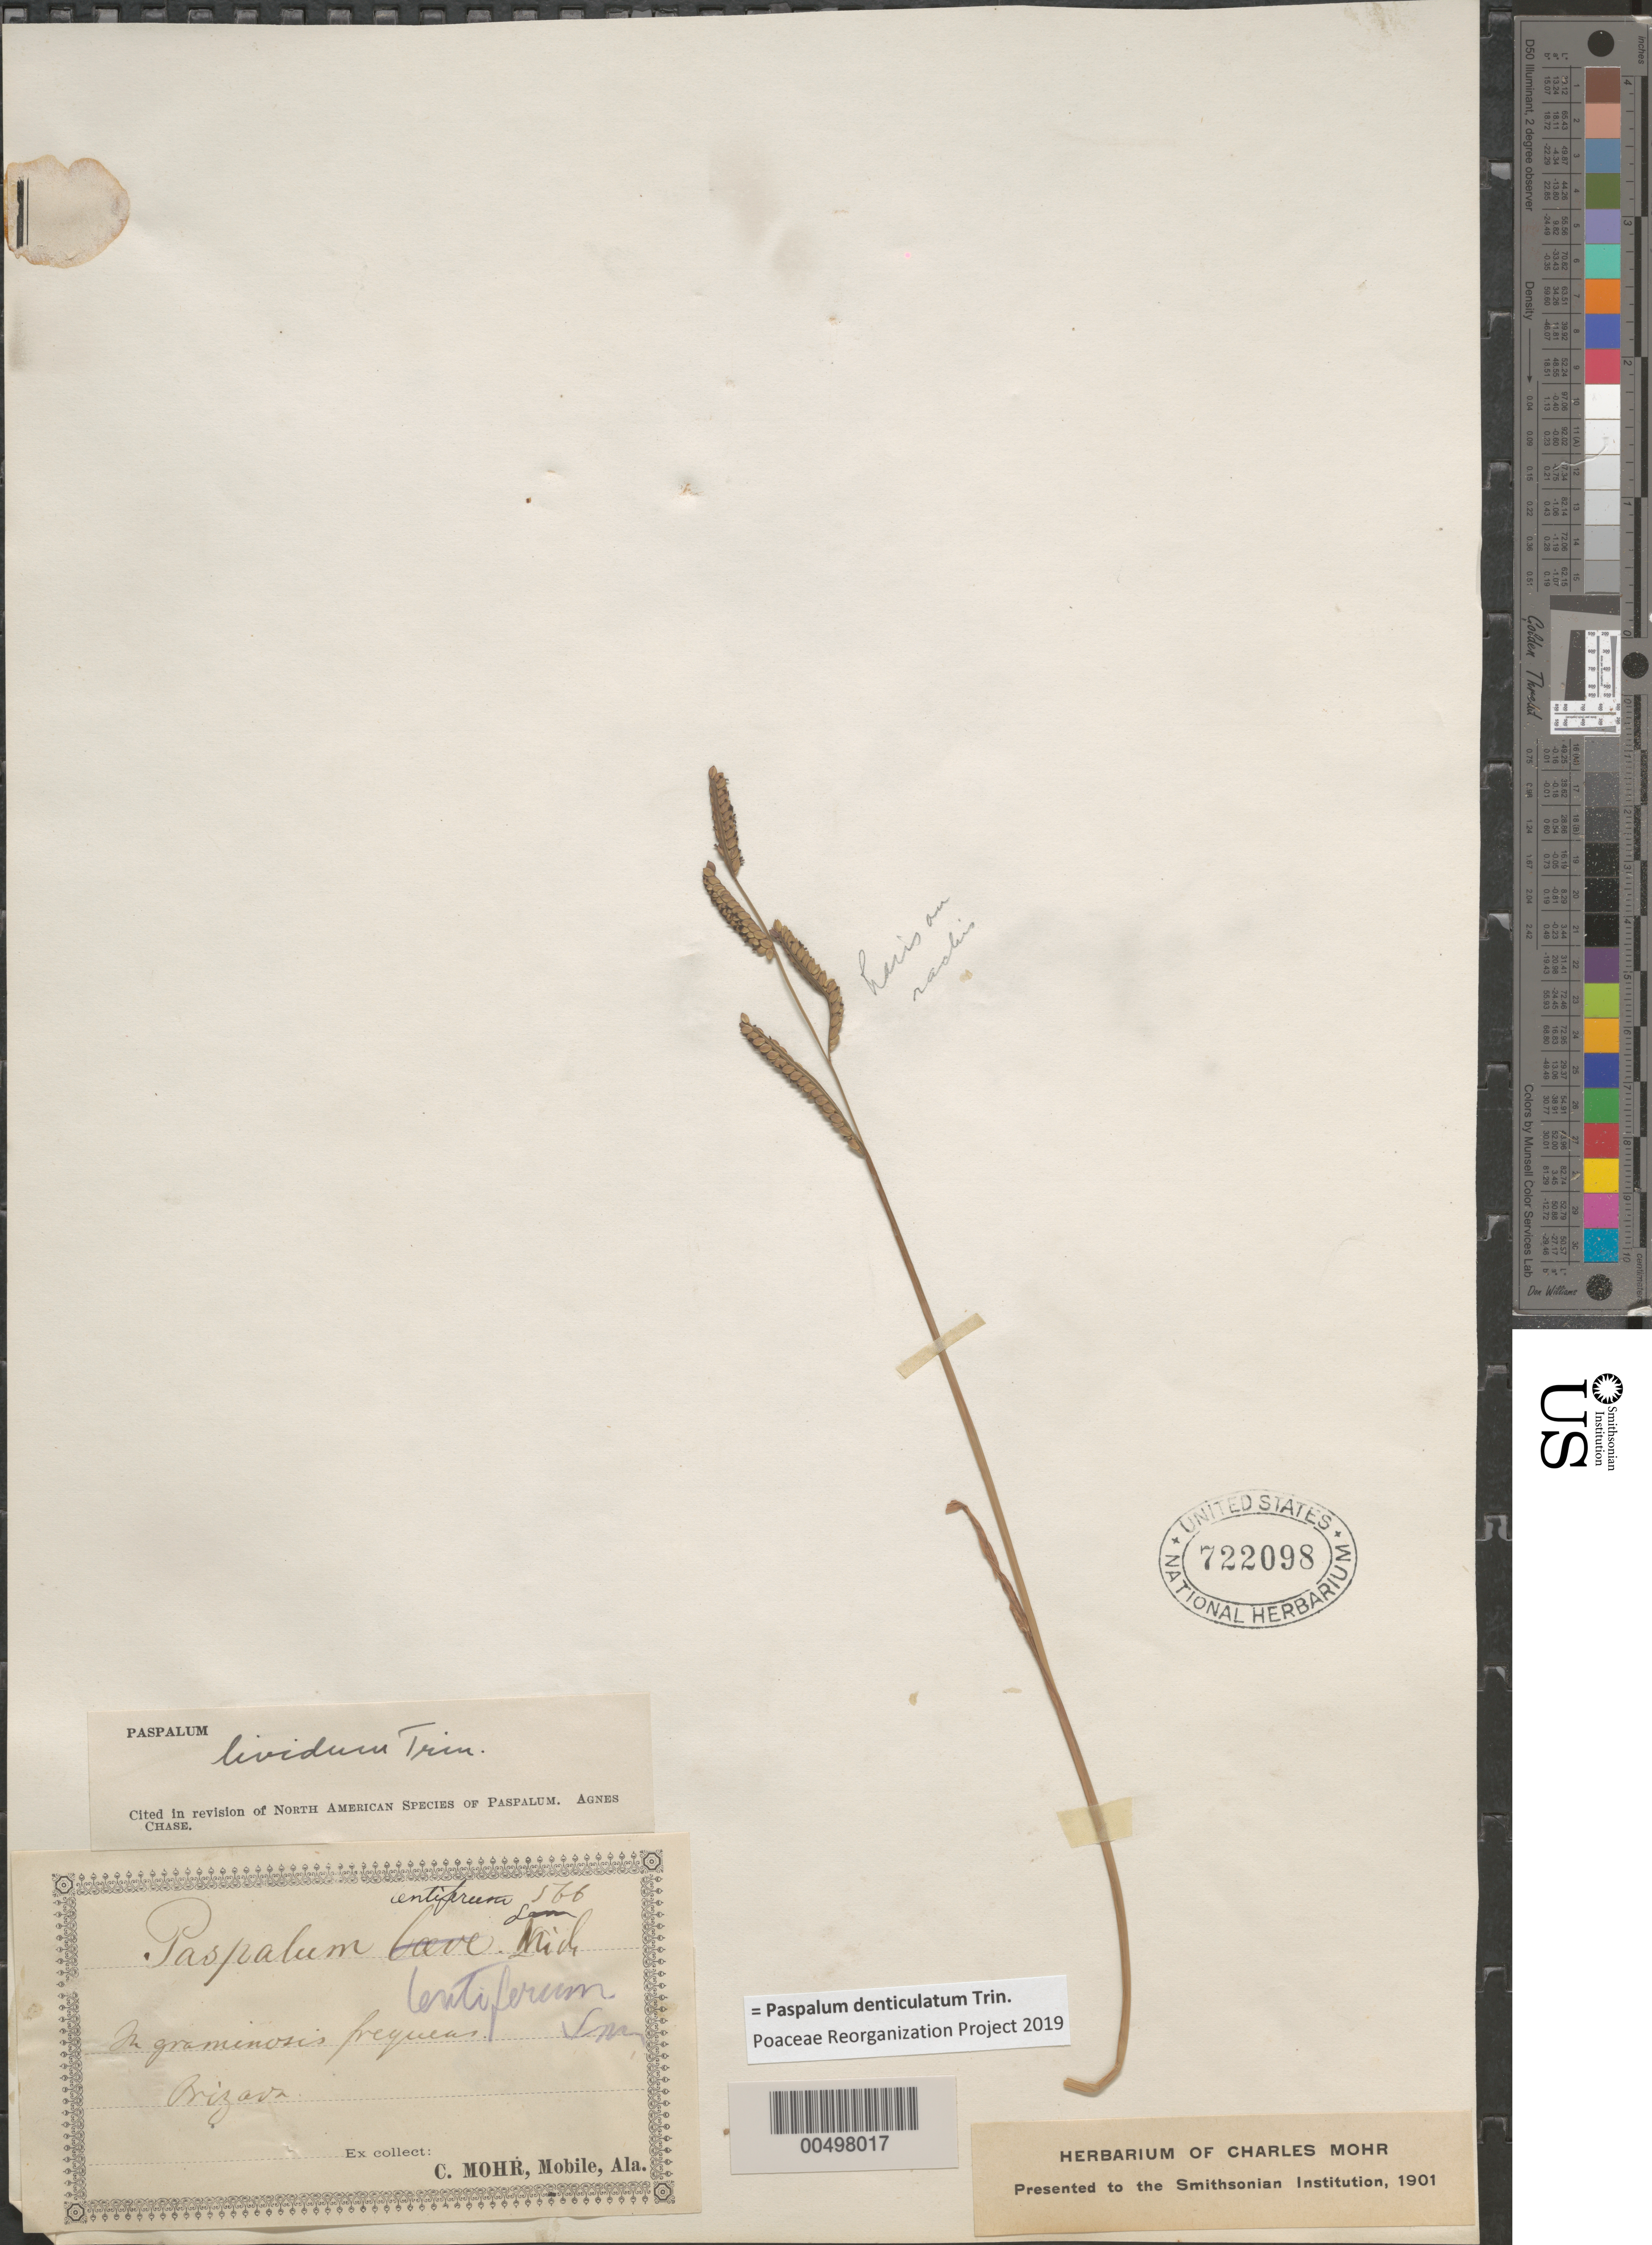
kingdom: Plantae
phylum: Tracheophyta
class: Liliopsida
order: Poales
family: Poaceae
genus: Paspalum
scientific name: Paspalum lividum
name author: Trin. in Schltdl.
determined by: Chase, [M.] Agnes, (US)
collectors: C. T. Mohr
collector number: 566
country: Mexico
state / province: Veracruz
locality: Orizaba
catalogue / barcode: US 722098